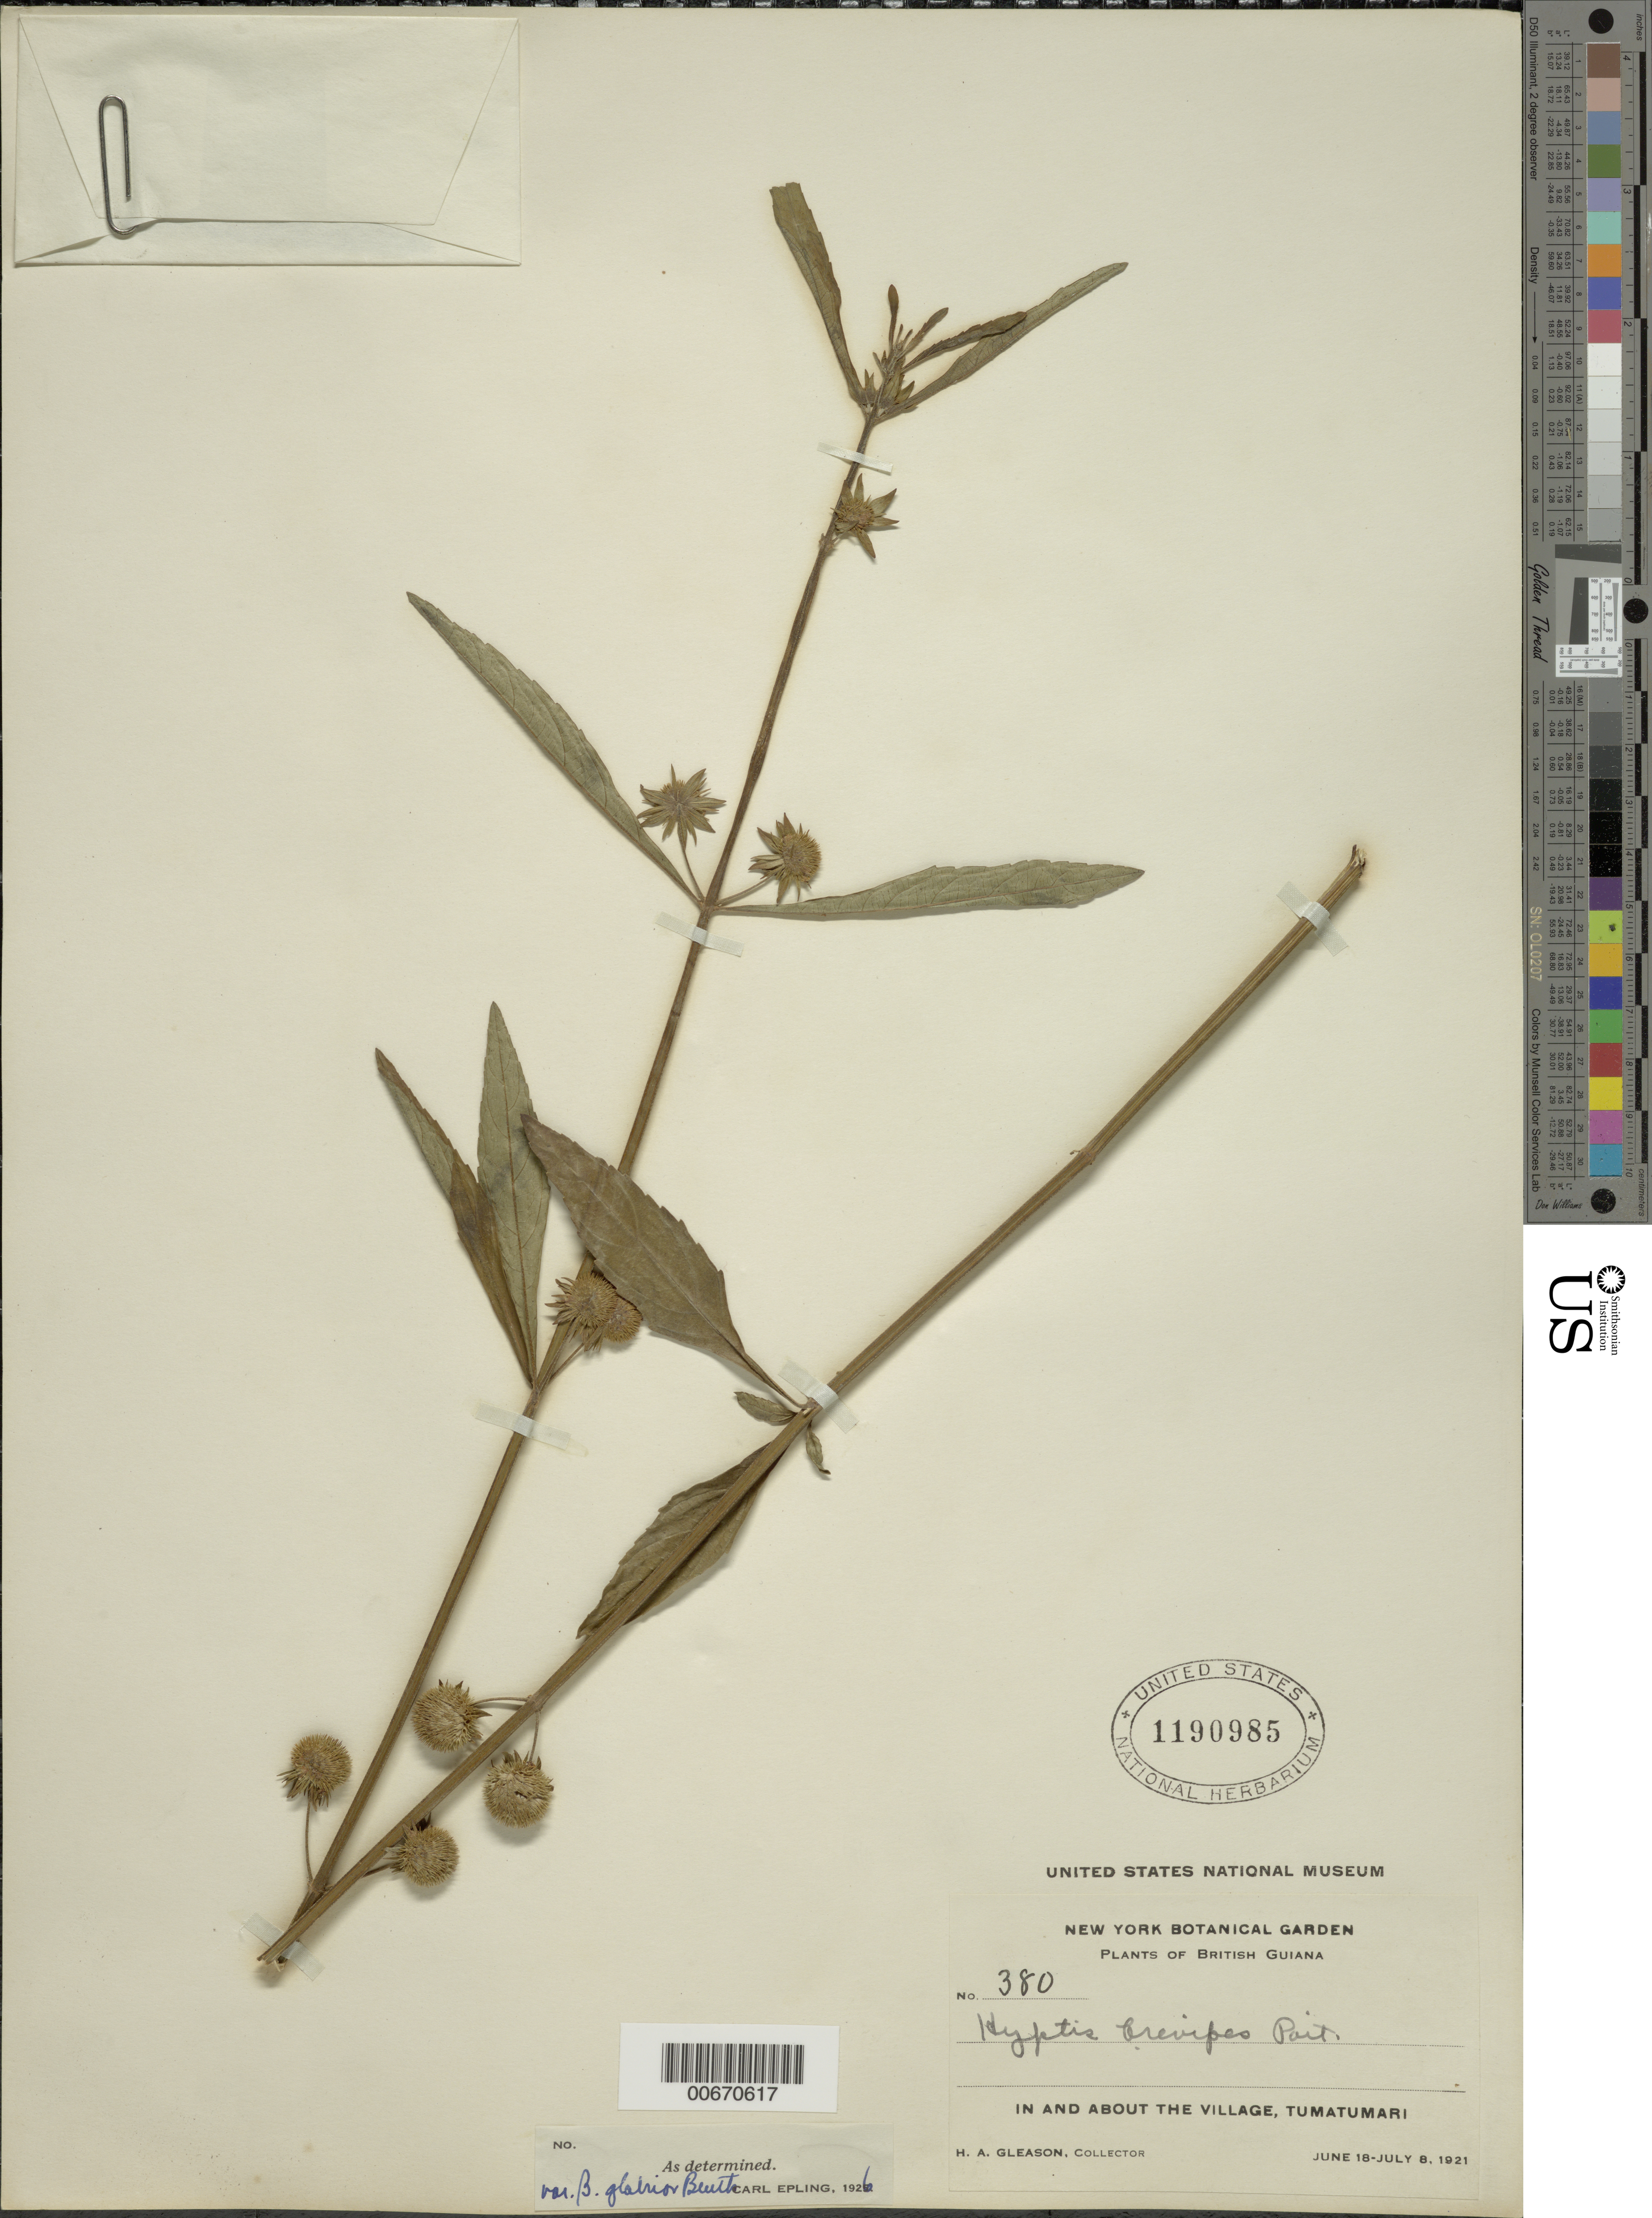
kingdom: Plantae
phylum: Tracheophyta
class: Magnoliopsida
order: Lamiales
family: Lamiaceae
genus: Hyptis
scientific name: Hyptis brevipes var. glabrior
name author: Benth.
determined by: Epling, C. C.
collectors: H. A. Gleason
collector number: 380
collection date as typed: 18-Jun-21 to 8-Jul-21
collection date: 1921-06-18/1921-07-08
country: Guyana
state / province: Potaro-Siparuni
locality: Tumatumari Village, Potaro R.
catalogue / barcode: US 1190985